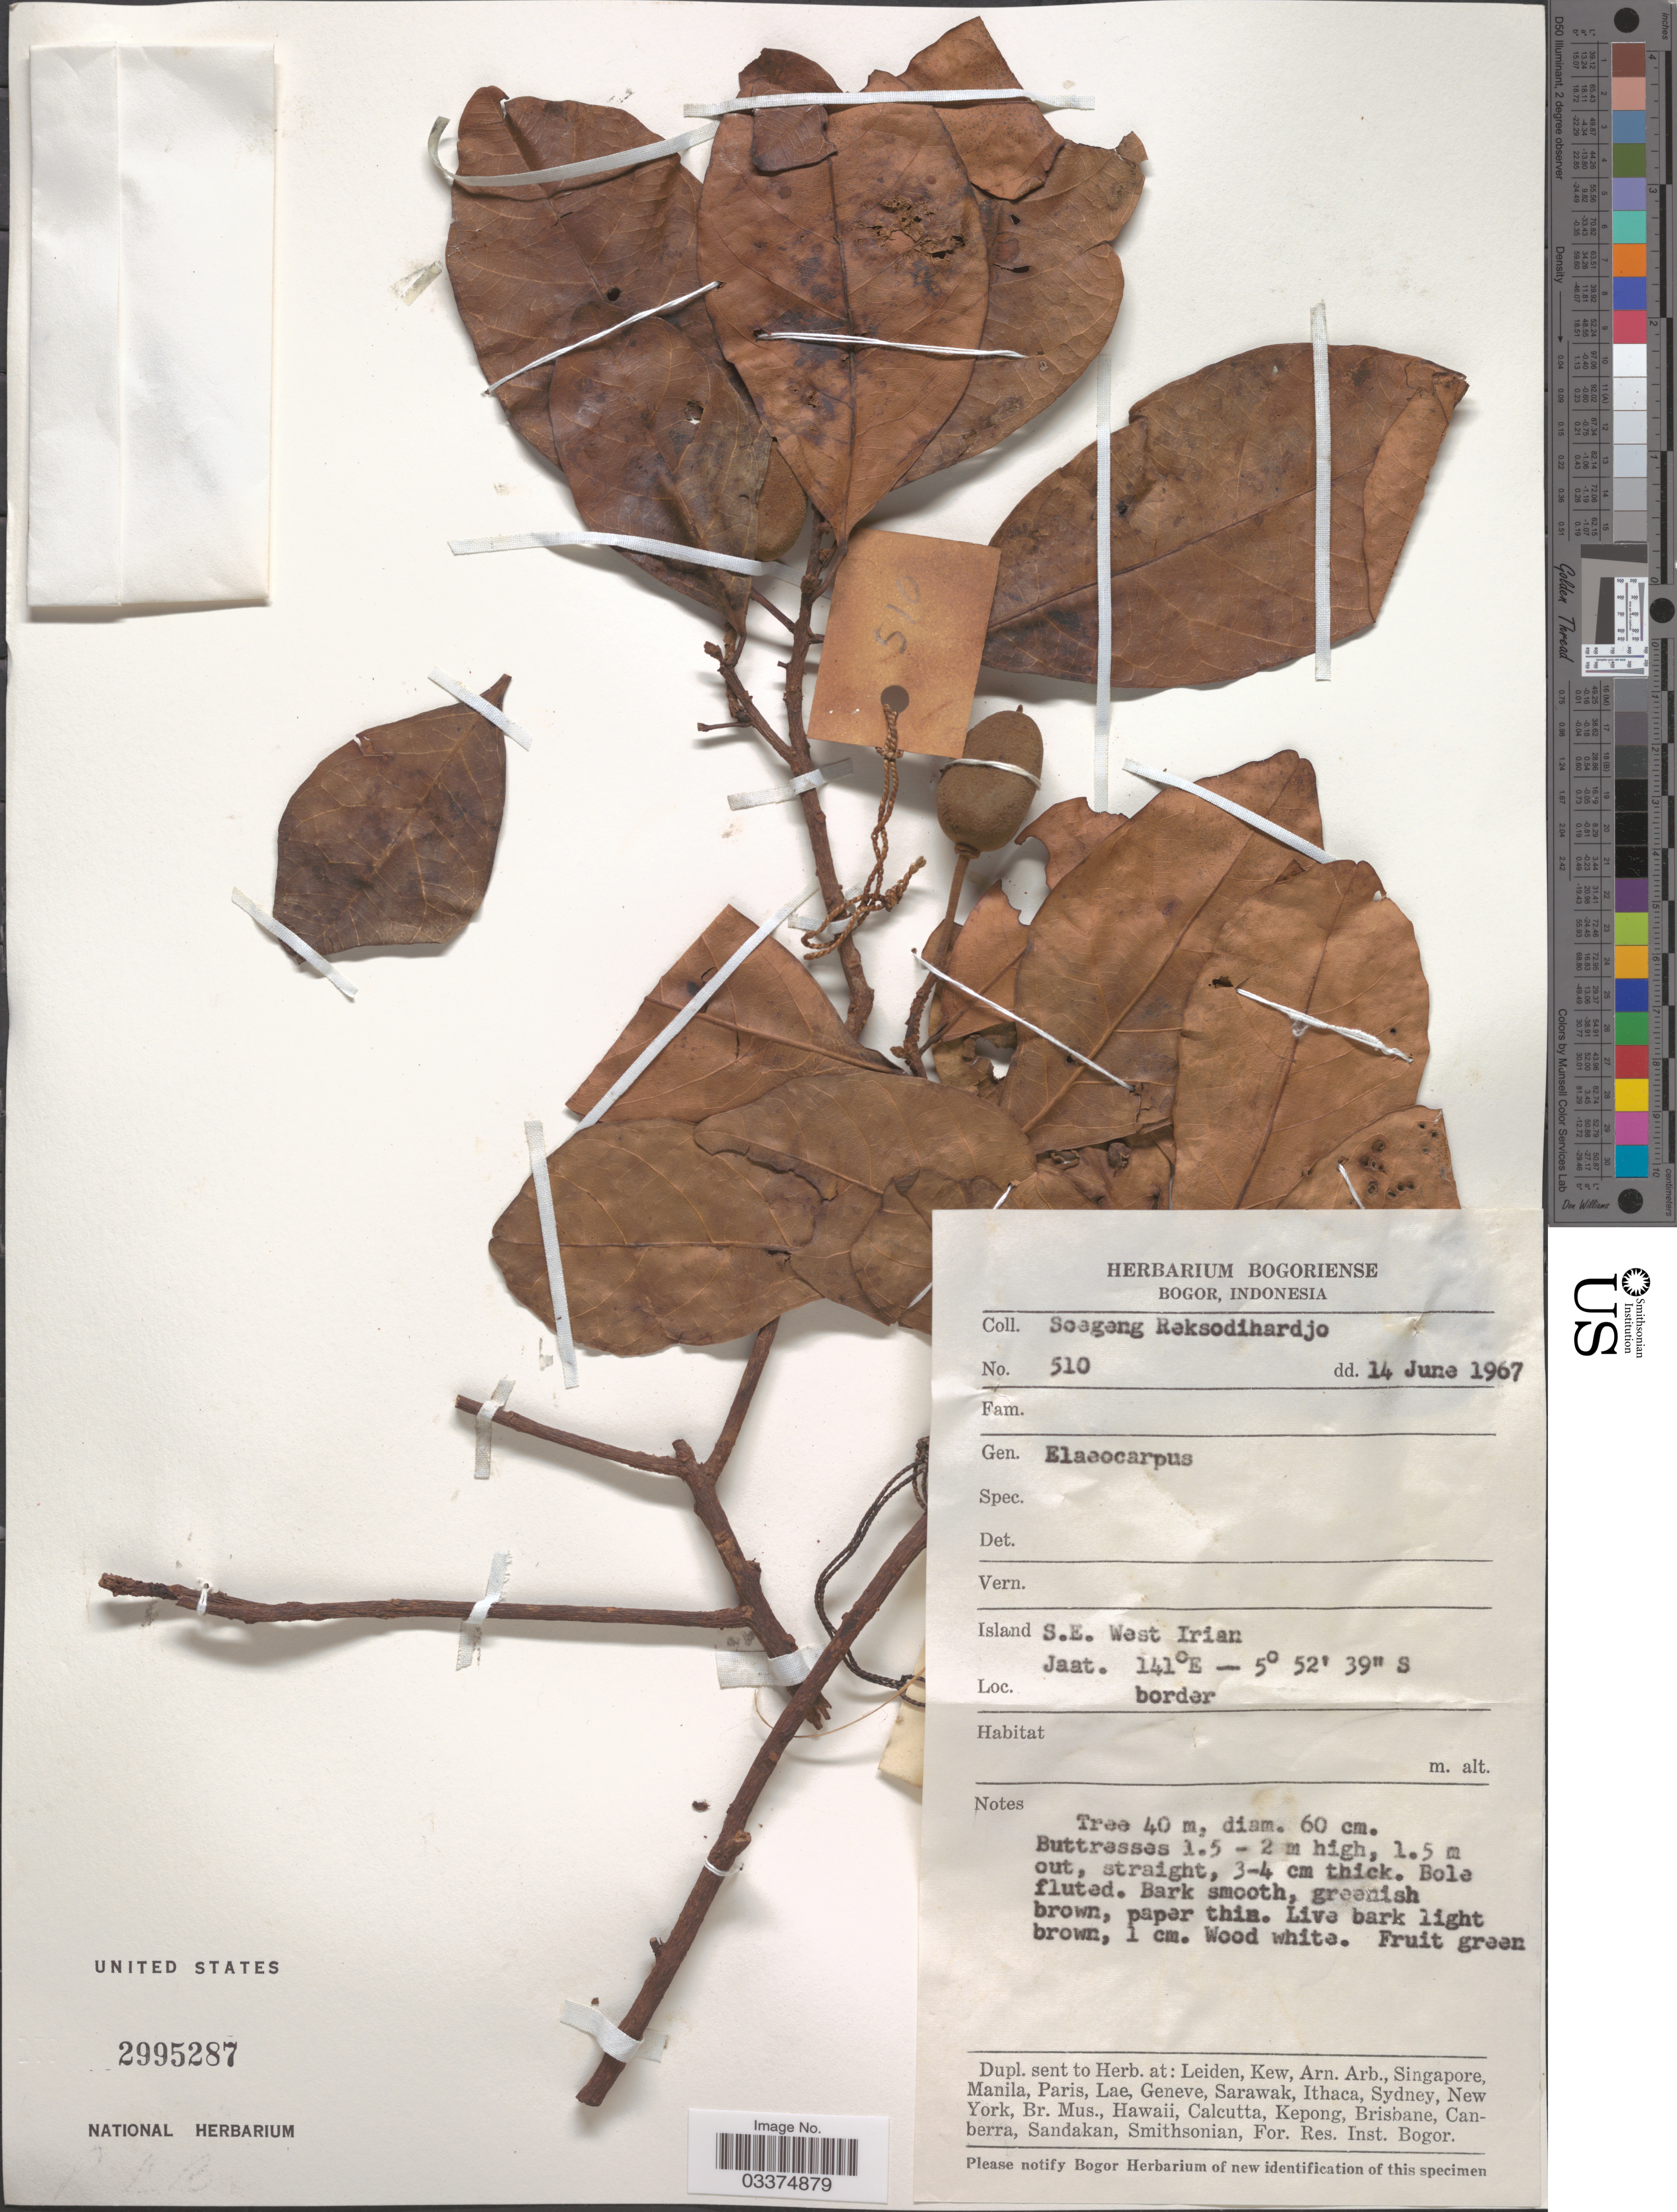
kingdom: Plantae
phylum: Tracheophyta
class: Magnoliopsida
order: Oxalidales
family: Elaeocarpaceae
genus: Elaeocarpus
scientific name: Elaeocarpus sp.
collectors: S. Reksodihardjo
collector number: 510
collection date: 1967-06-14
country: Indonesia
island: New Guinea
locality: Island S. E. West Irian. Jaat.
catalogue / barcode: US 2995287